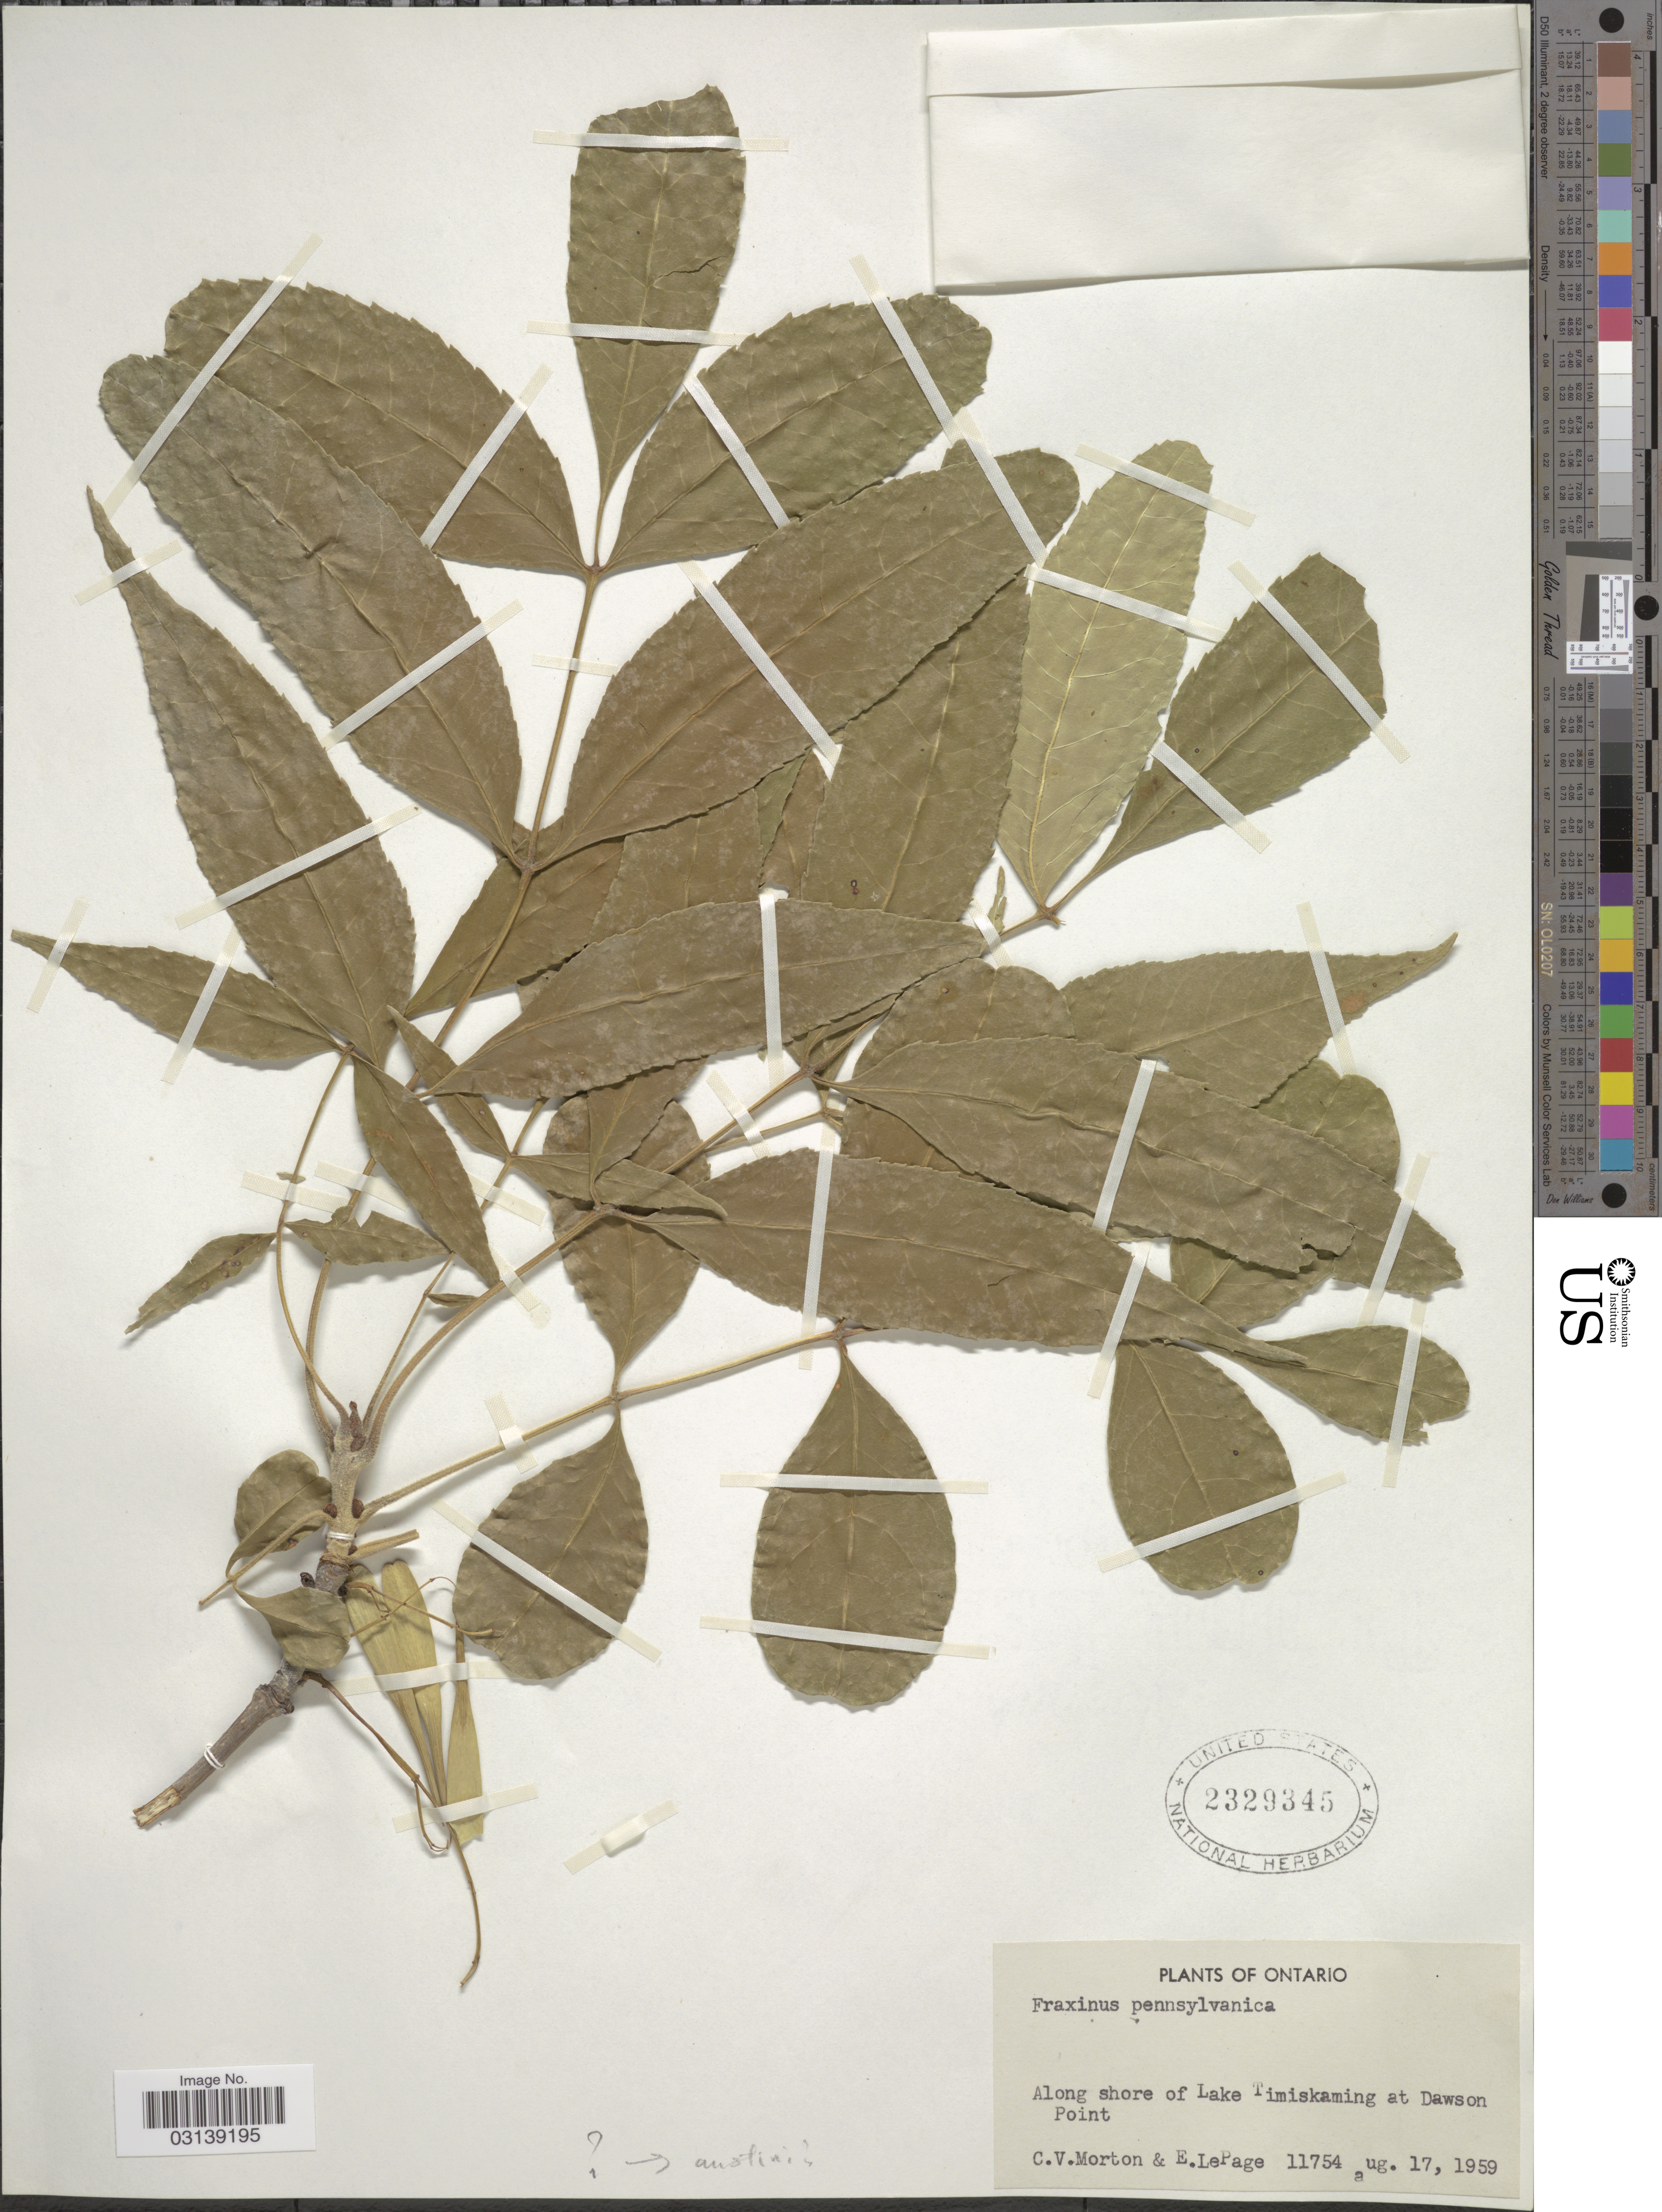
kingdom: Plantae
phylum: Tracheophyta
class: Magnoliopsida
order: Lamiales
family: Oleaceae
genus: Fraxinus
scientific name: Fraxinus pennsylvanica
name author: Marshall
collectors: C. V. Morton & E. Lepage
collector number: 11754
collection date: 1959-08-17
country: Canada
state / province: Ontario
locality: Along shore of Lake Timiskaming at Dawson Point.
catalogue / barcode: US 2329345